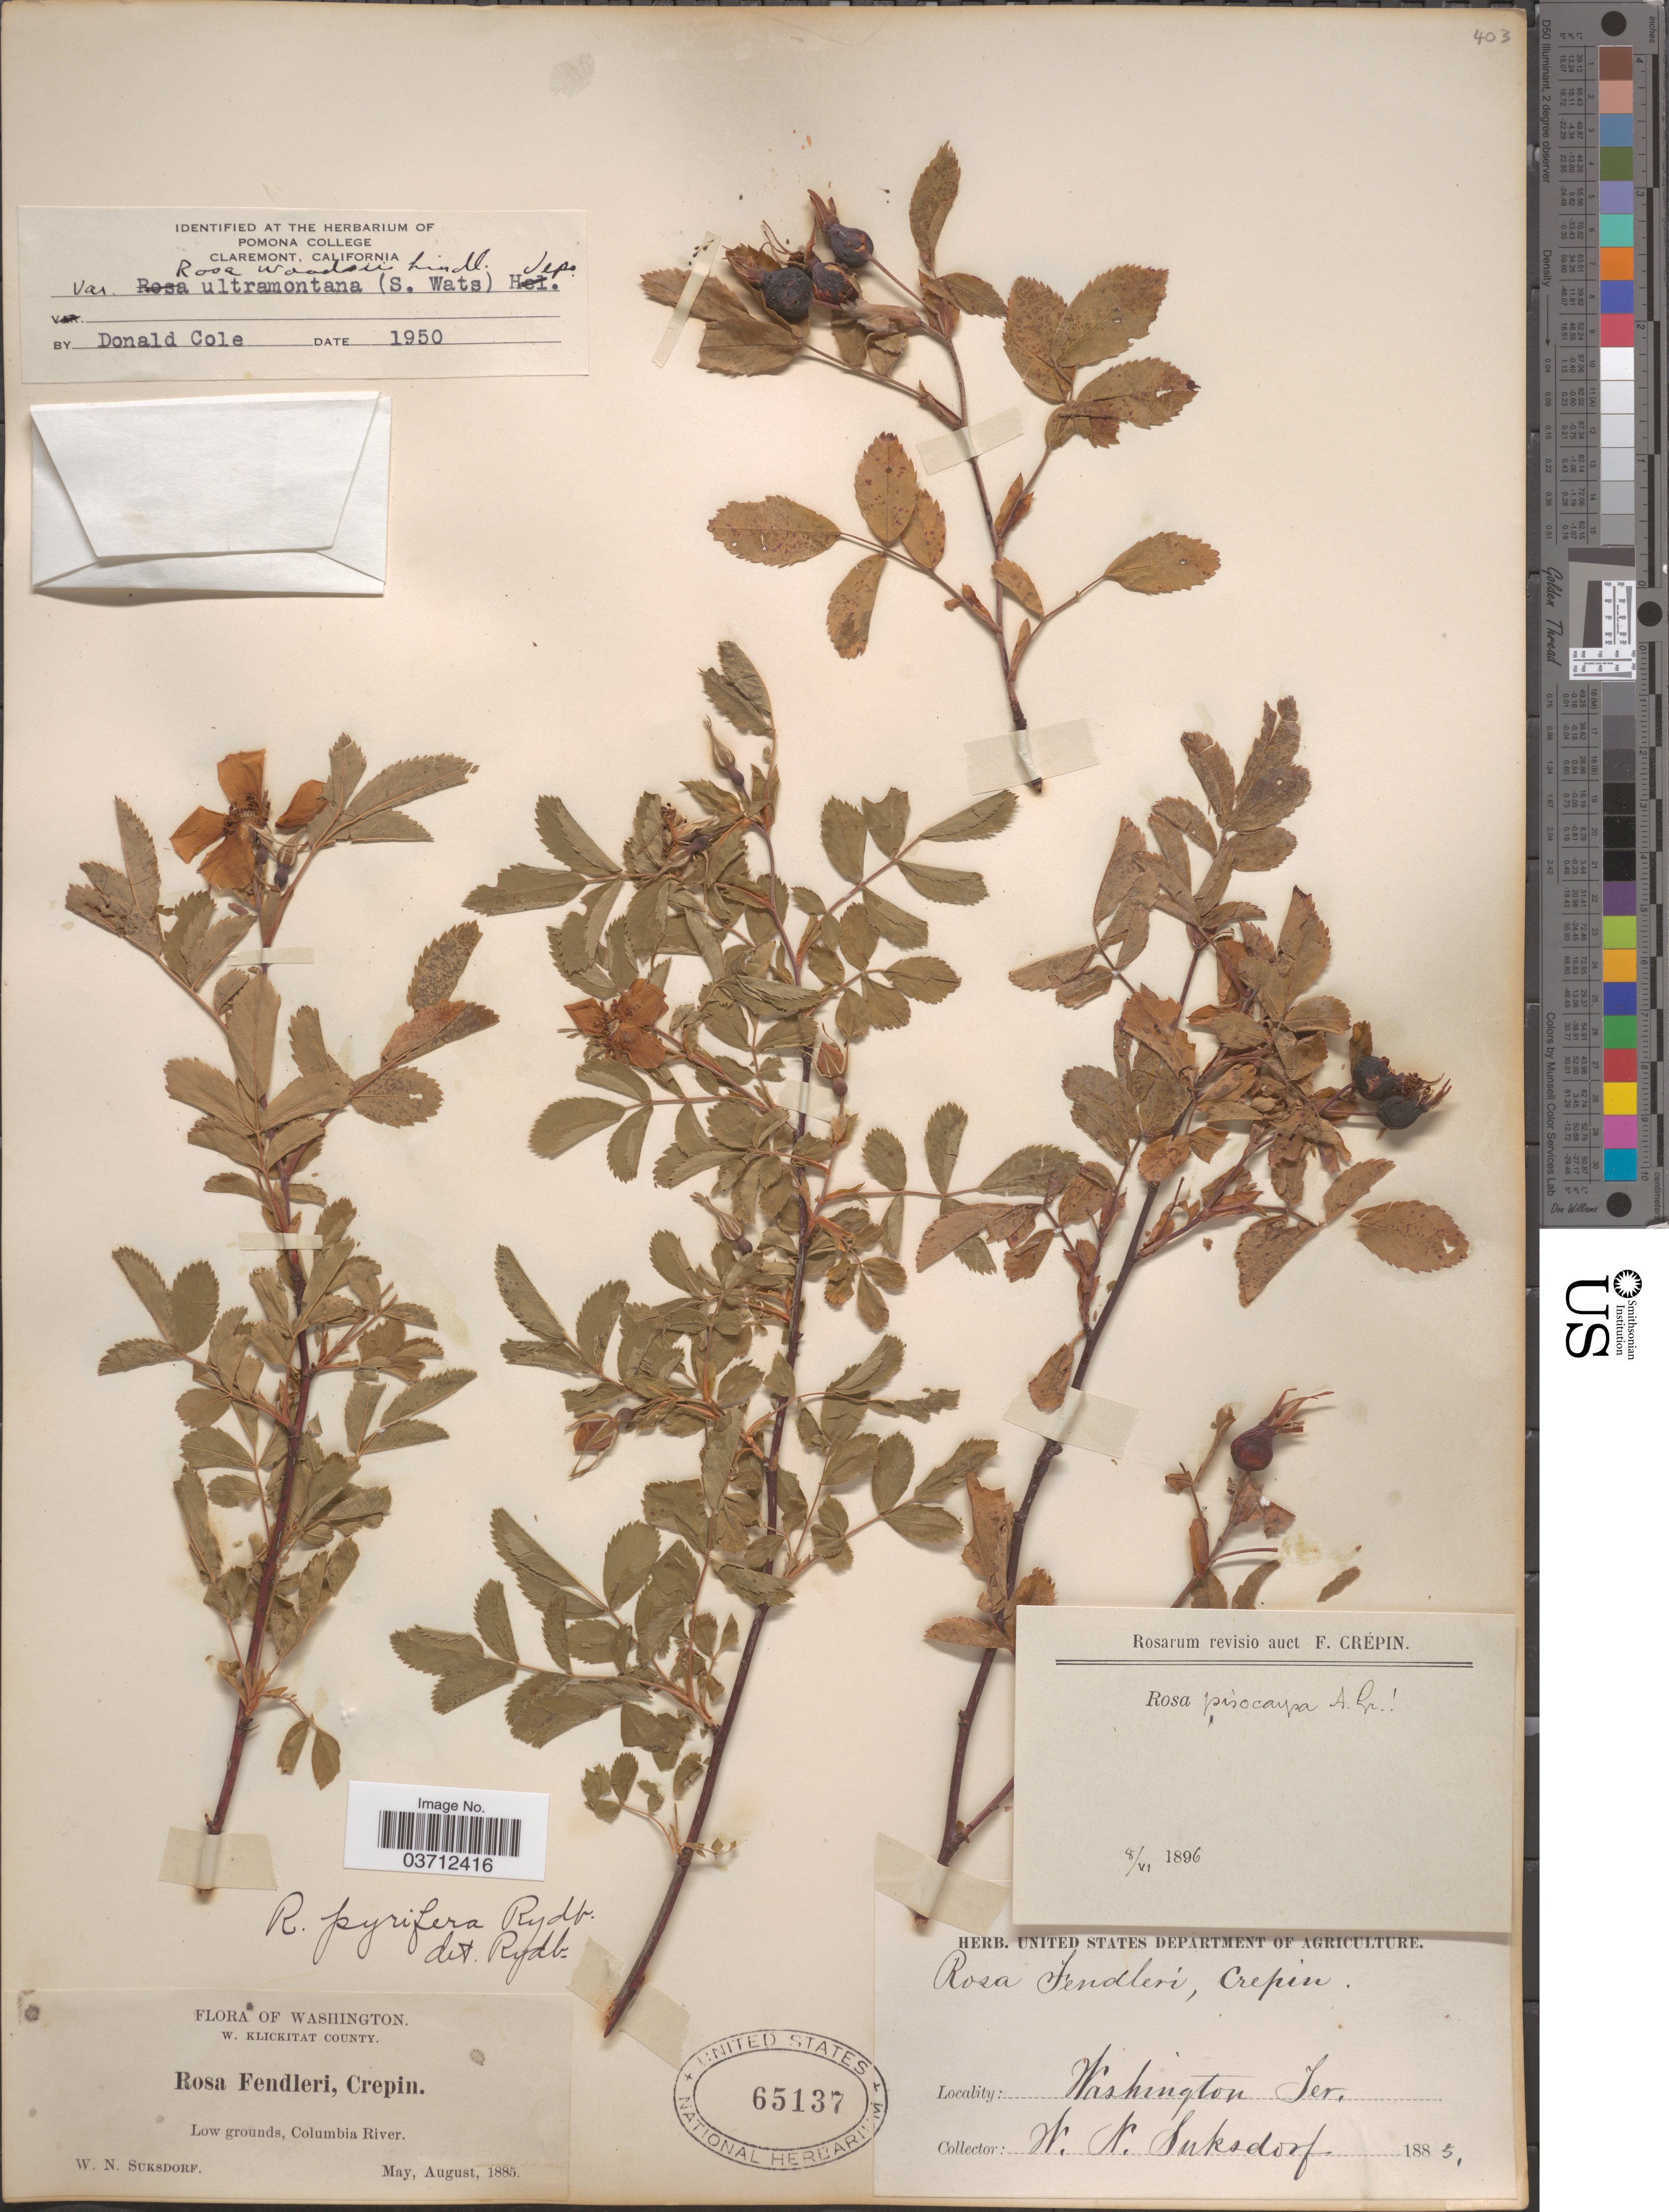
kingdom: Plantae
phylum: Tracheophyta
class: Magnoliopsida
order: Rosales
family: Rosaceae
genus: Rosa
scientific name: Rosa woodsii var. ultramontana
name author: Lindl.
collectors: W. N. Suksdorf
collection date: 1885-05/1885-08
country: United States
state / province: Washington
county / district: Klickitat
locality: W. Klickitat County. Columbia River. Washington Ter.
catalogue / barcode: US 65137